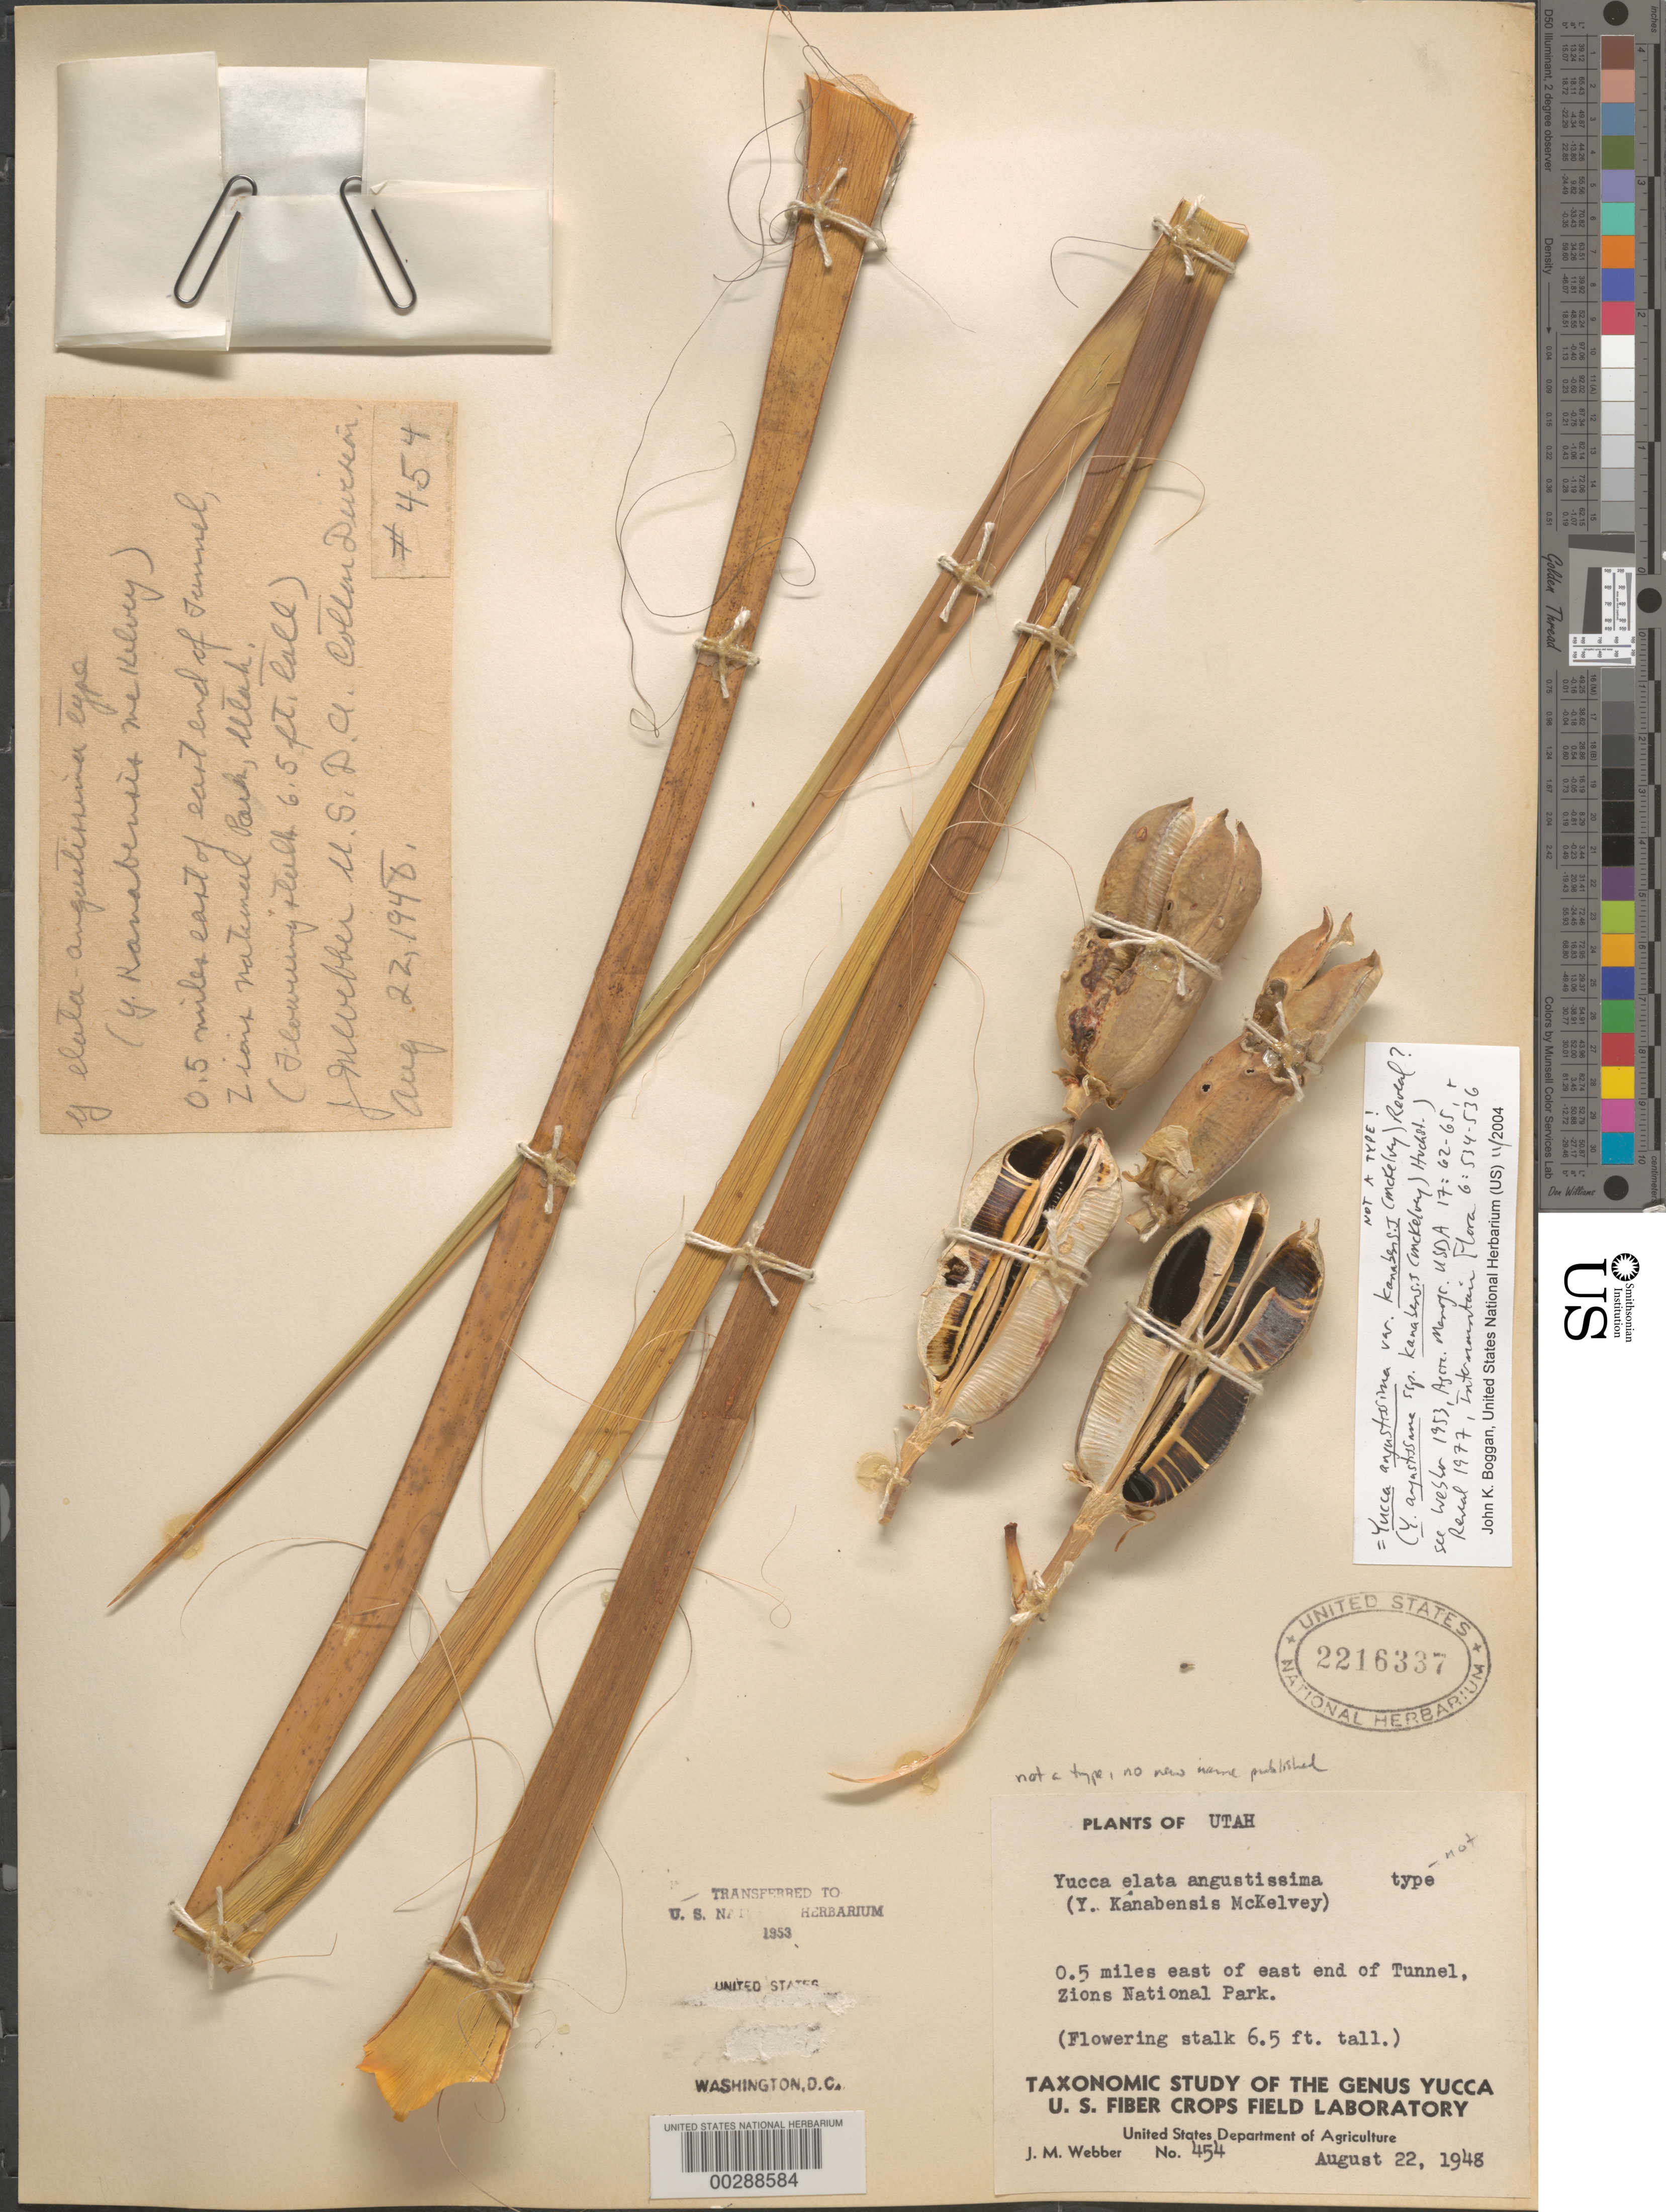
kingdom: Plantae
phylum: Tracheophyta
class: Liliopsida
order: Asparagales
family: Asparagaceae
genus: Yucca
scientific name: Yucca angustissima var. kanabensis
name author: (McKelvey) Reveal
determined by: Boggan, J. K., (US), NMNH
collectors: J. M. Webber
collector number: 454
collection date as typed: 22 Aug 1948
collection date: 1948-08-22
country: United States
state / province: Utah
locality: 0.5 mi E of end of tunnel, Zions National Park.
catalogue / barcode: US 2216337